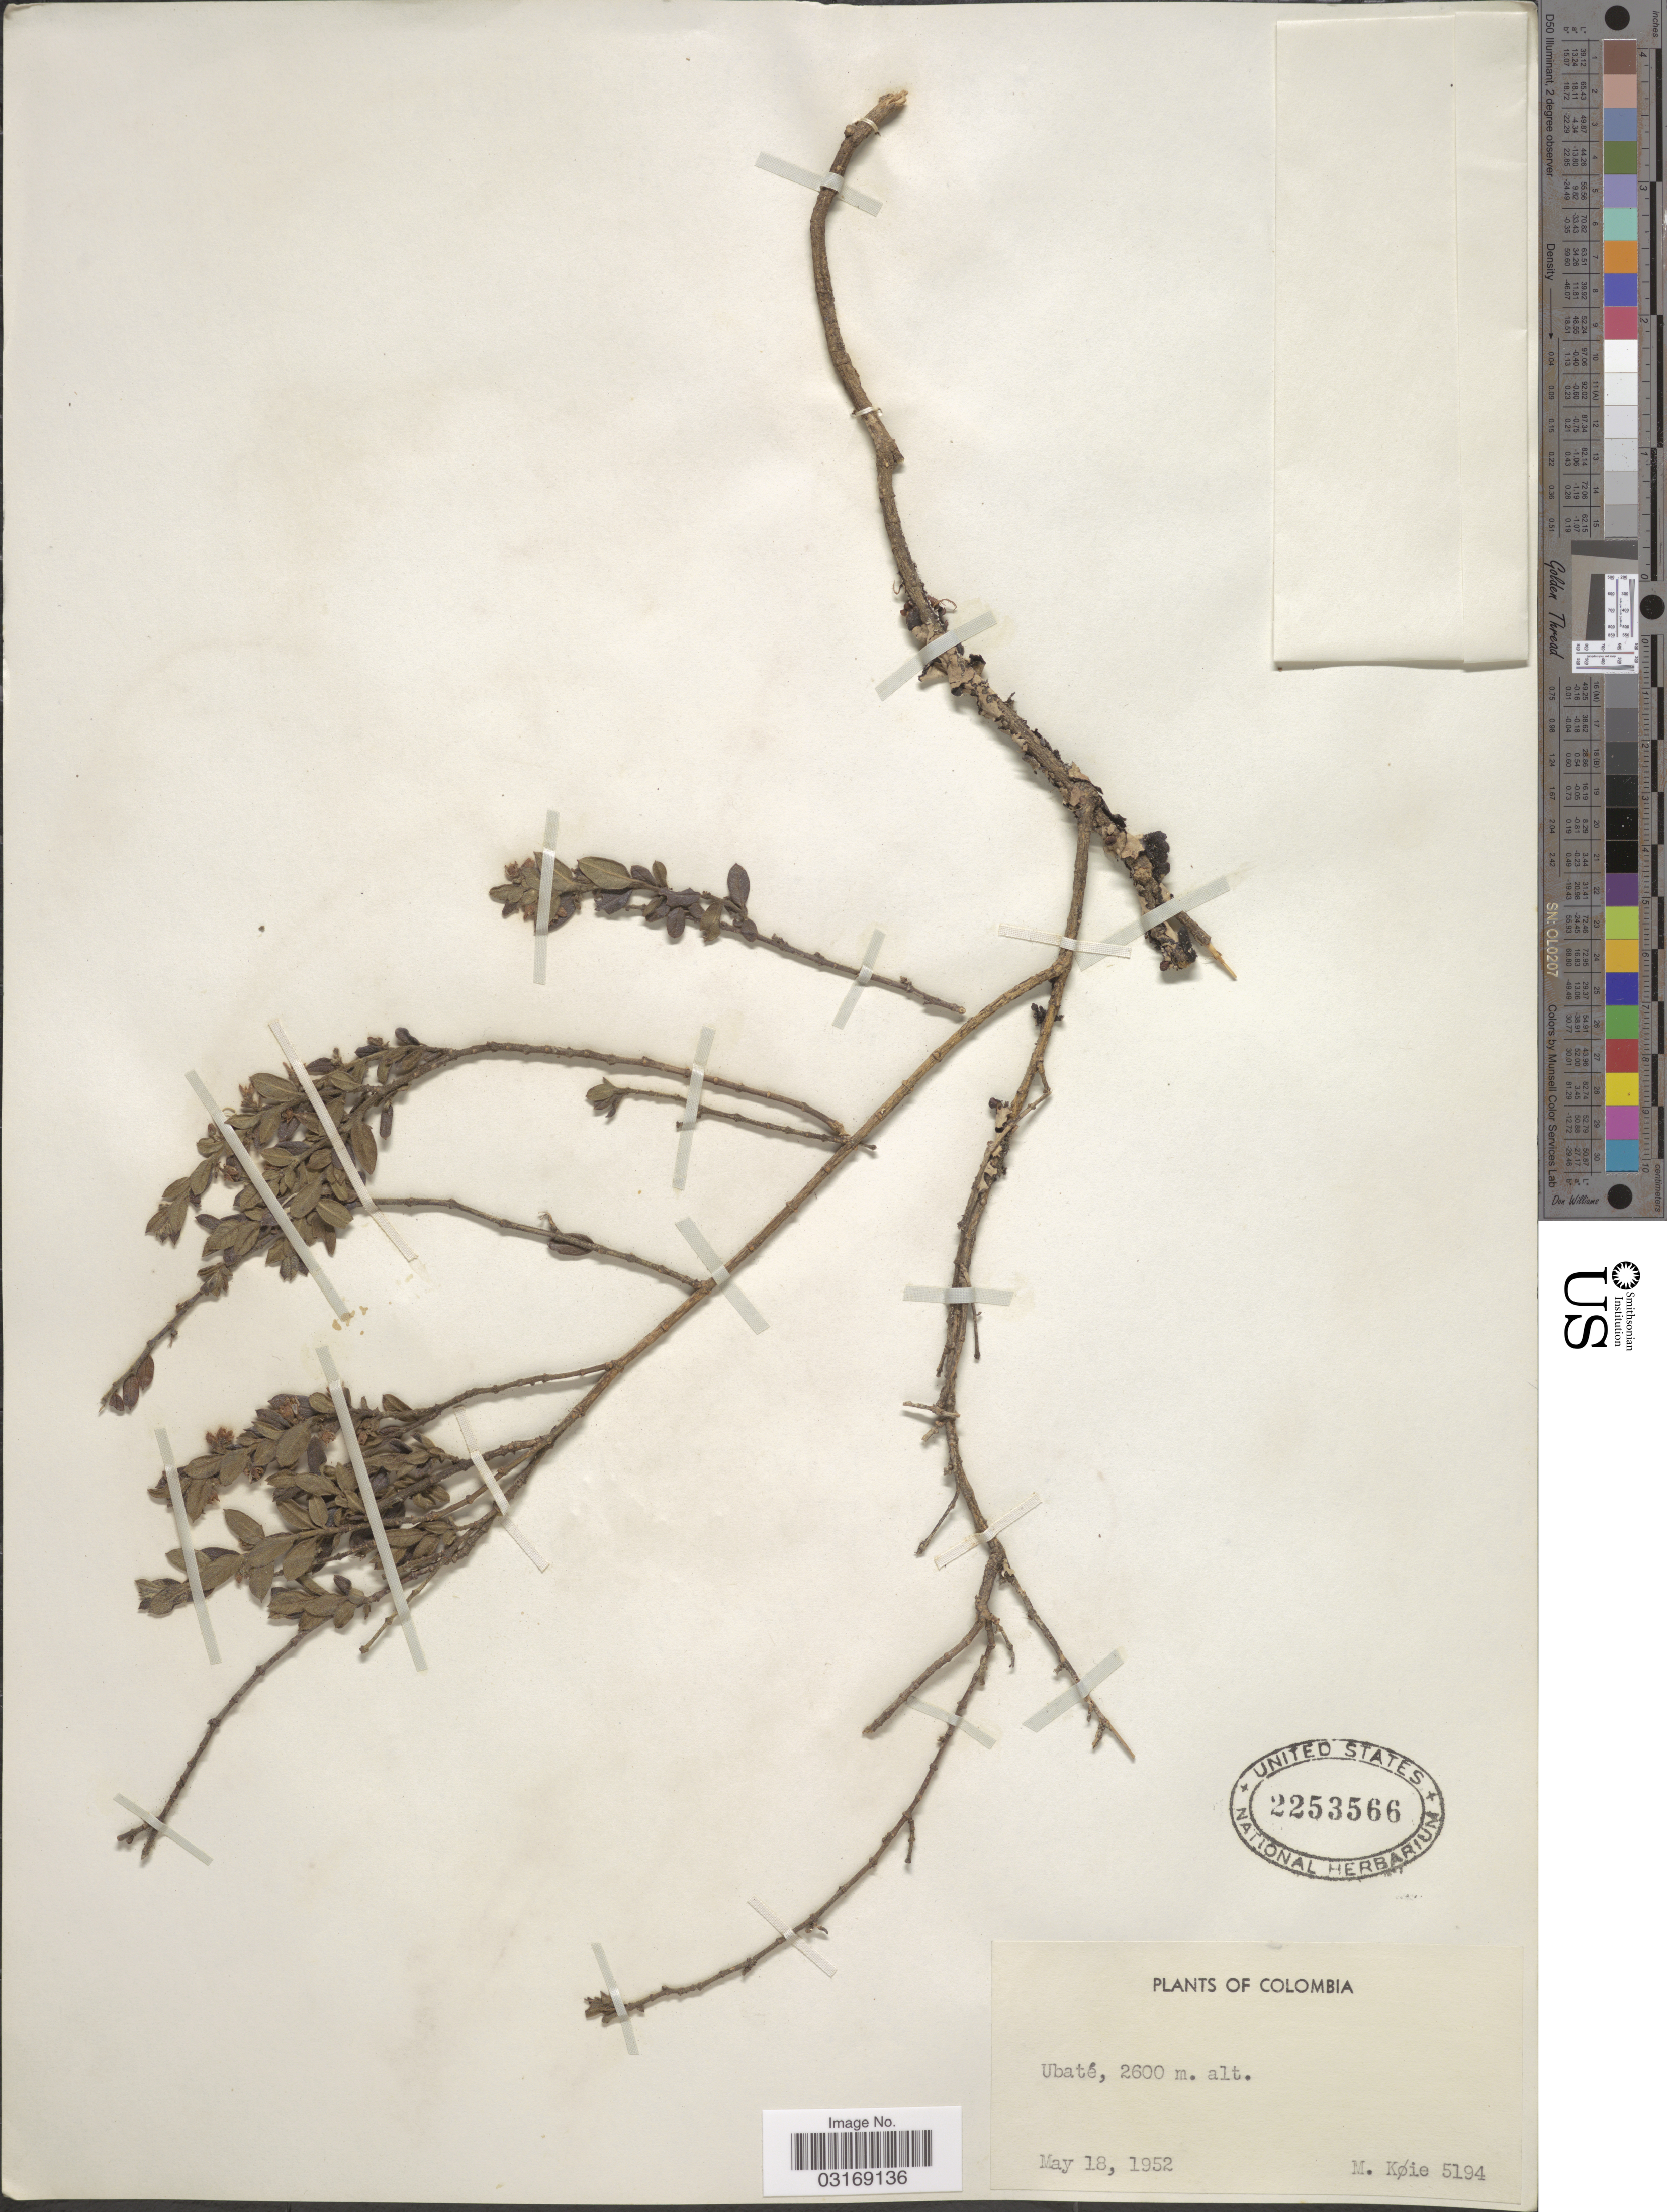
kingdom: Plantae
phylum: Tracheophyta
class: Magnoliopsida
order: Gentianales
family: Apocynaceae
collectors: M. Köie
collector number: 5194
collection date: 1952-05-18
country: Colombia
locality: Ubaté.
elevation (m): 2600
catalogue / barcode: US 2253566